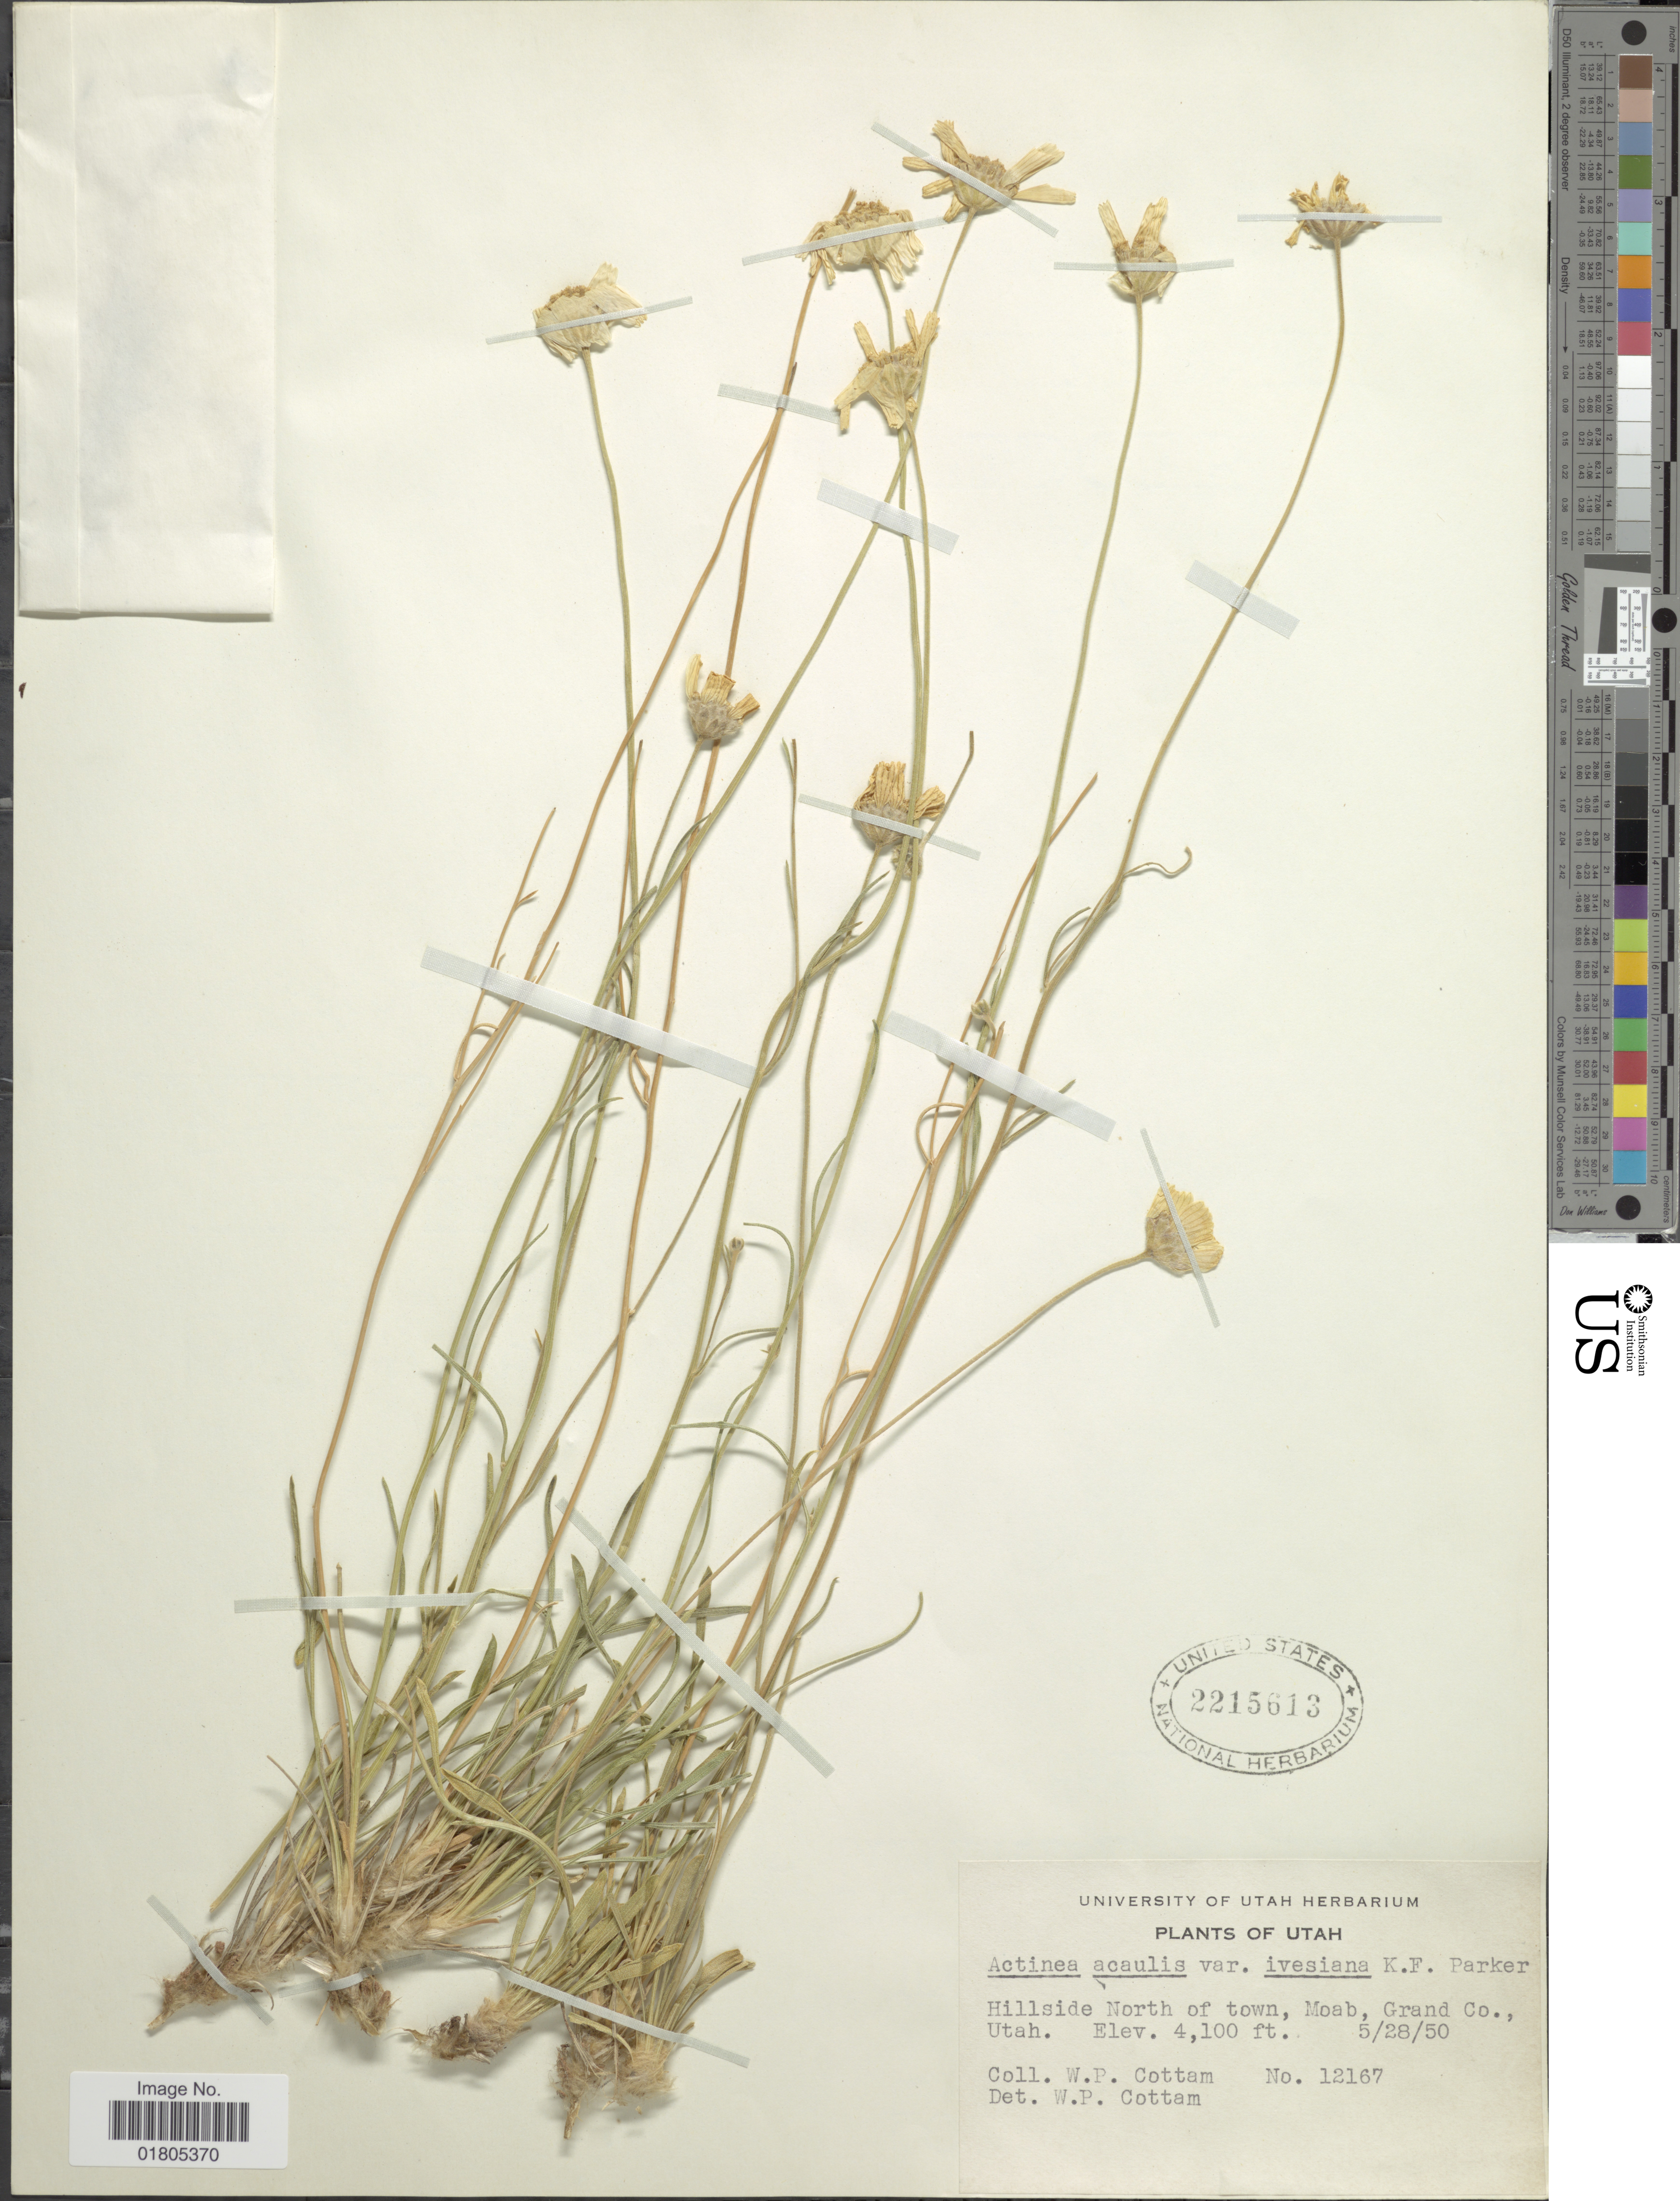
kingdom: Plantae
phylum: Tracheophyta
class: Magnoliopsida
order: Asterales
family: Asteraceae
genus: Actinea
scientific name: Actinea ivesiana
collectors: W. Cottam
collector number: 12167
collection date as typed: Transcribed d/m/y: 28/5/50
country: United States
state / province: Utah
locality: Hillside North of town, Moab, Grand Co., Utah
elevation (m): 1250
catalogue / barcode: US 2215613